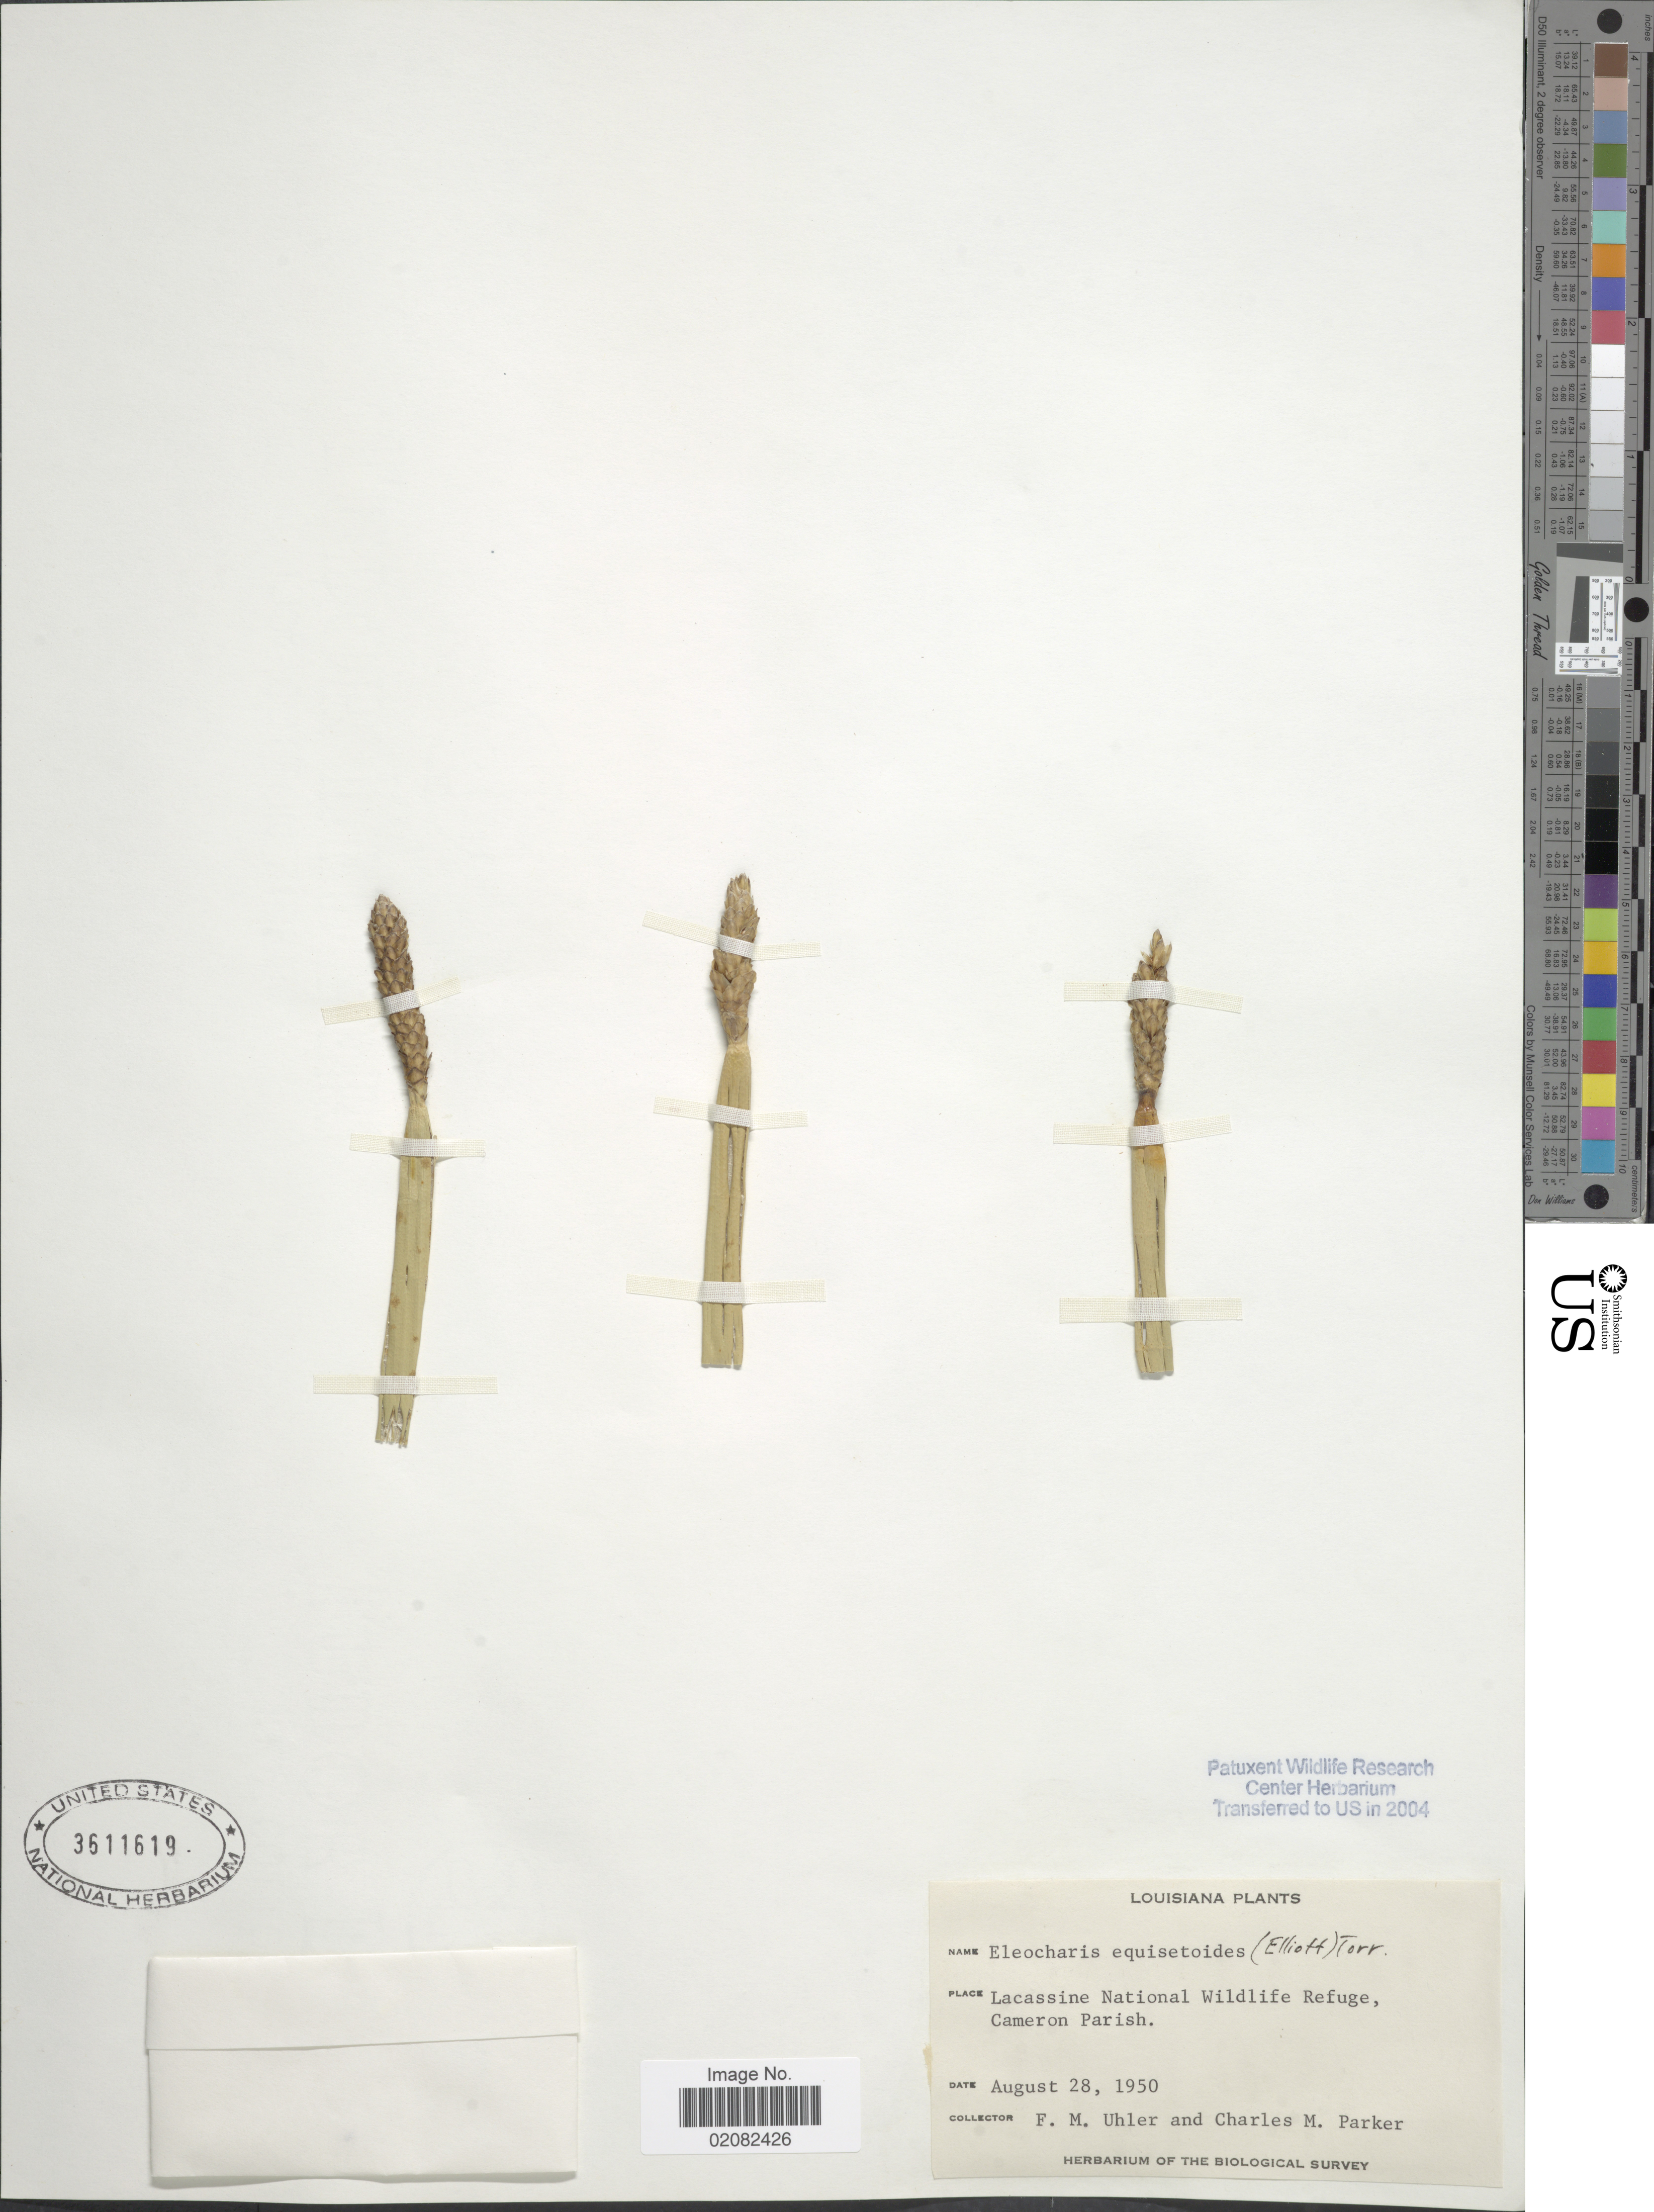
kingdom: Plantae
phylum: Tracheophyta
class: Liliopsida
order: Poales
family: Cyperaceae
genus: Eleocharis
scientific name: Eleocharis equisetoides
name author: (Elliott) Torr.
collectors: F. M. Uhler & C. Parker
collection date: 1950-08-28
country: United States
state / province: Louisiana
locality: Lacassine National Wildlife Refuge, Cameron Parish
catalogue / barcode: US 3611619